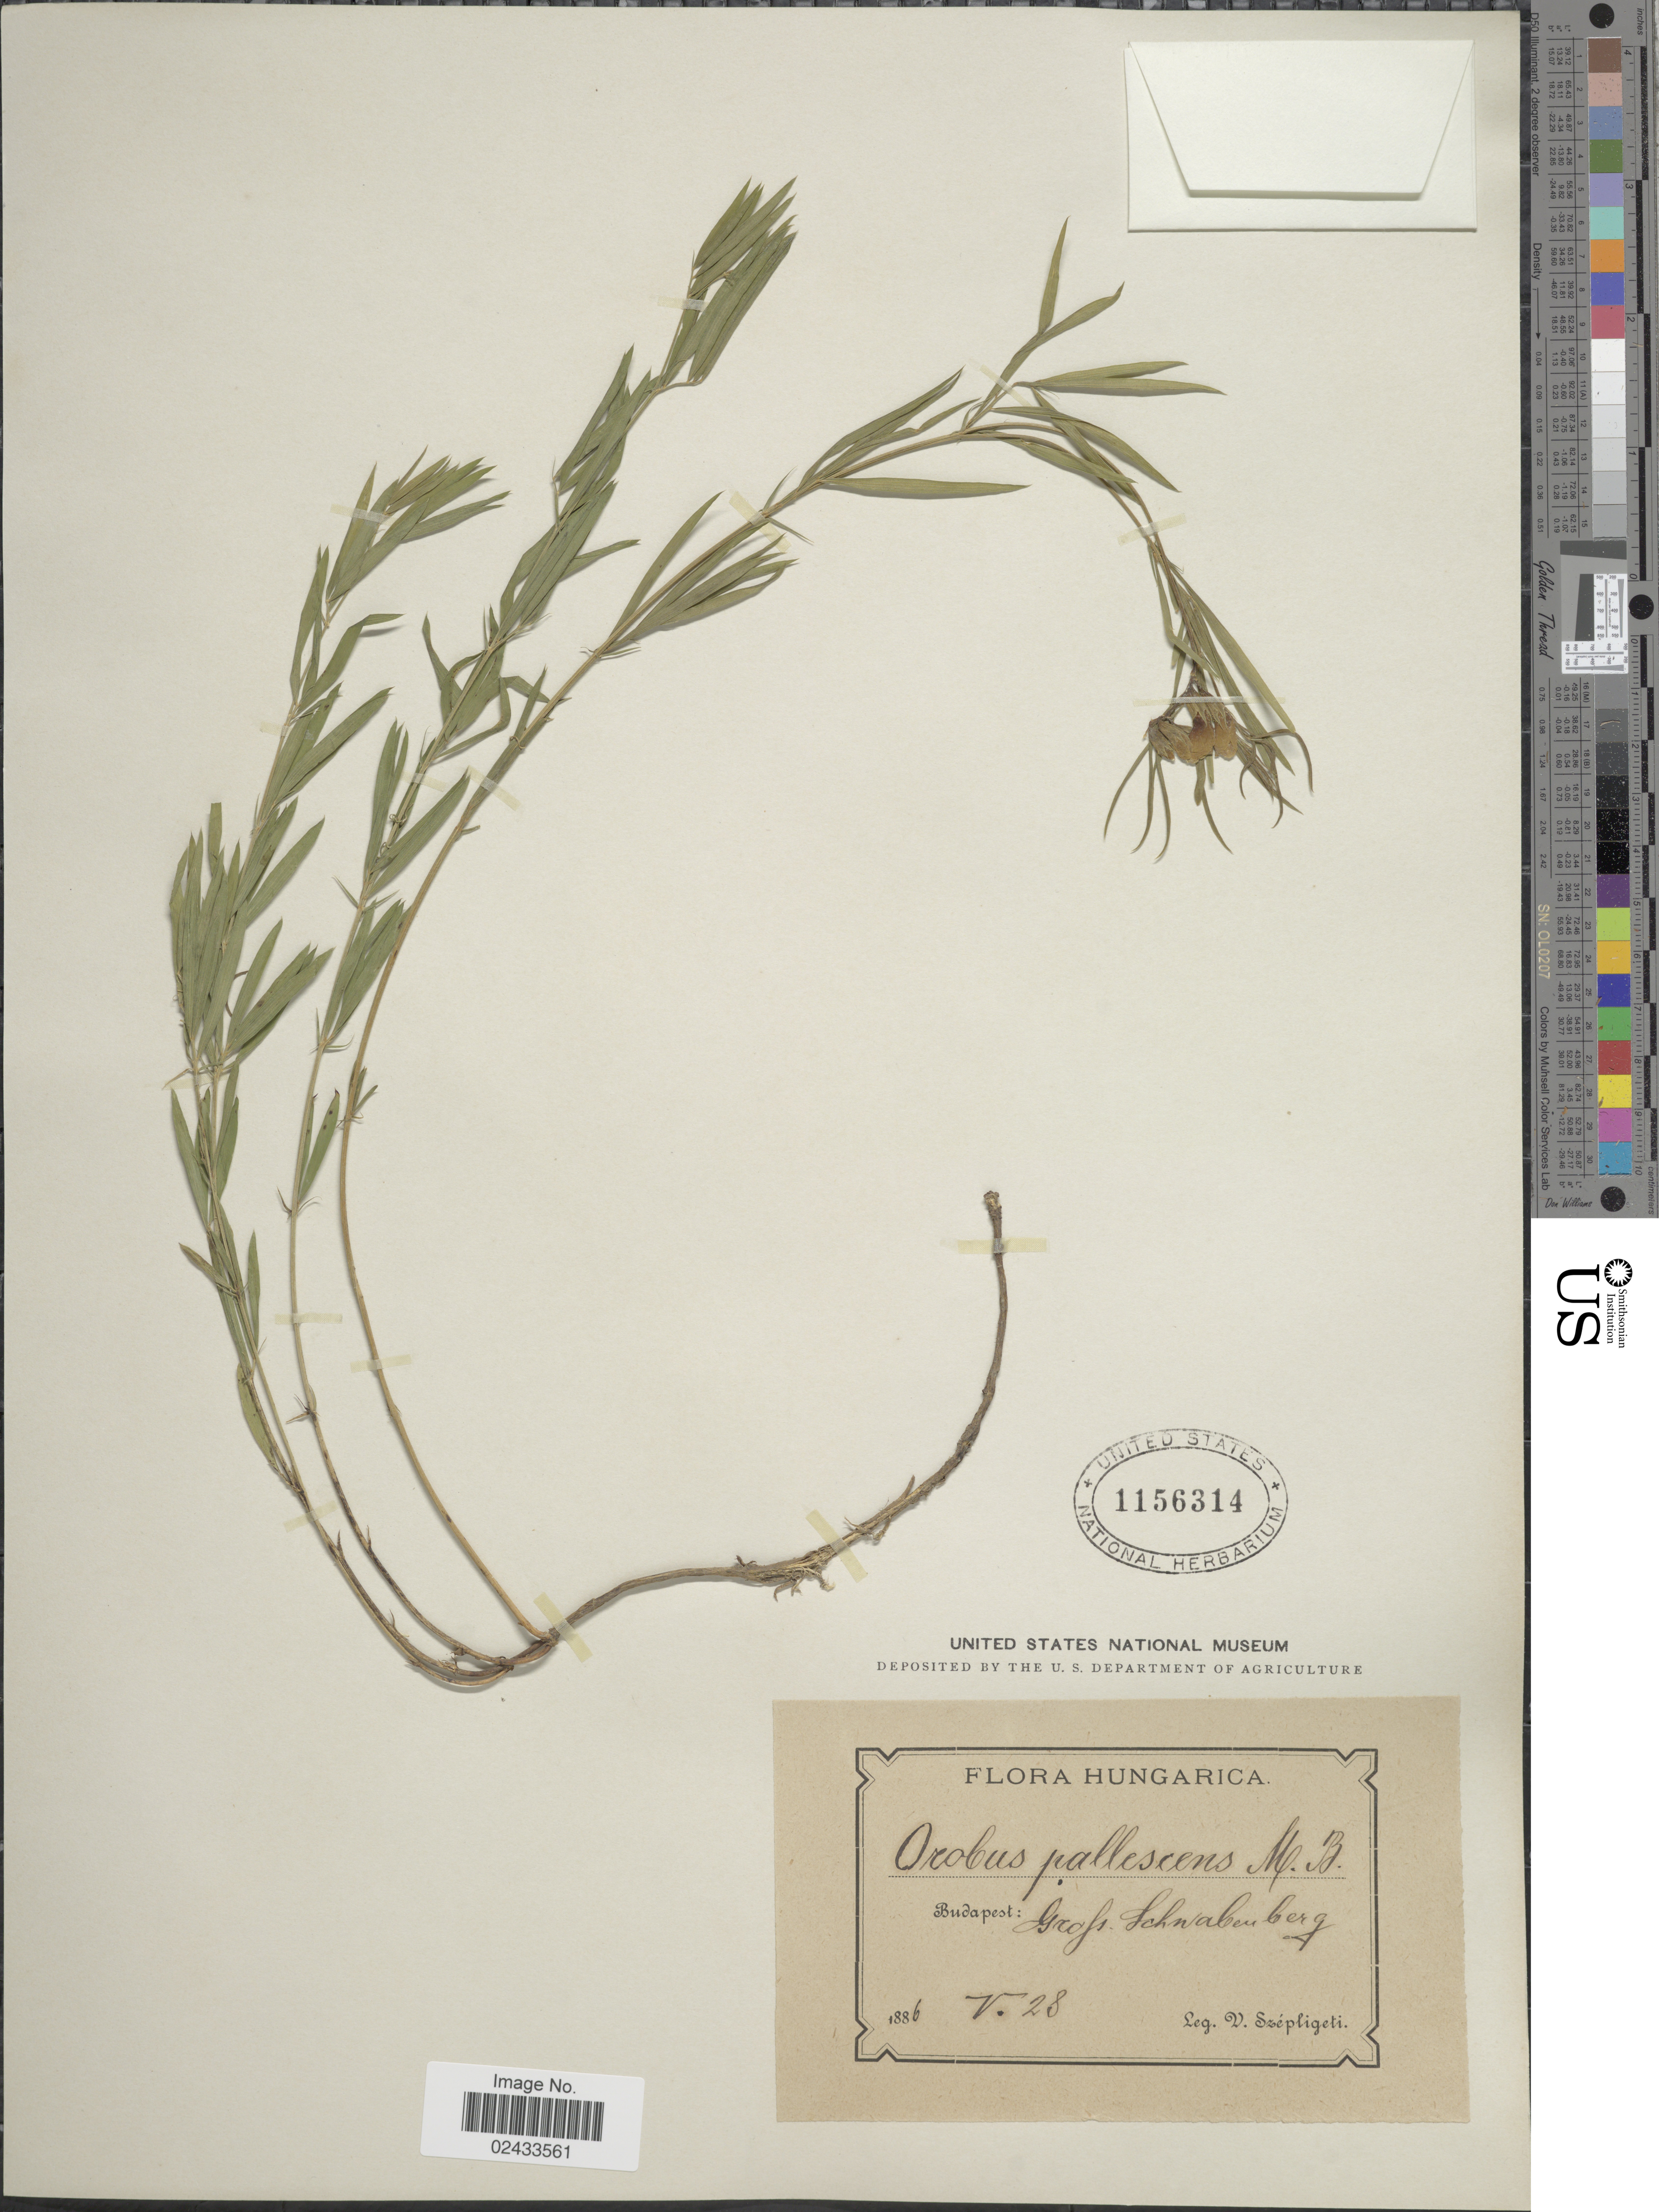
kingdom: Plantae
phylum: Tracheophyta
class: Magnoliopsida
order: Fabales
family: Fabaceae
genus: Lathyrus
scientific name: Lathyrus pallescens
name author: (M. Bieb.) K. Koch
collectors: W. Szépligeti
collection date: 1886-05-28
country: Hungary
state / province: Budapest, Capital District of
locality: Hungaria, Budapest: Gross Schnabenberg [interpreted]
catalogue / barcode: US 156314